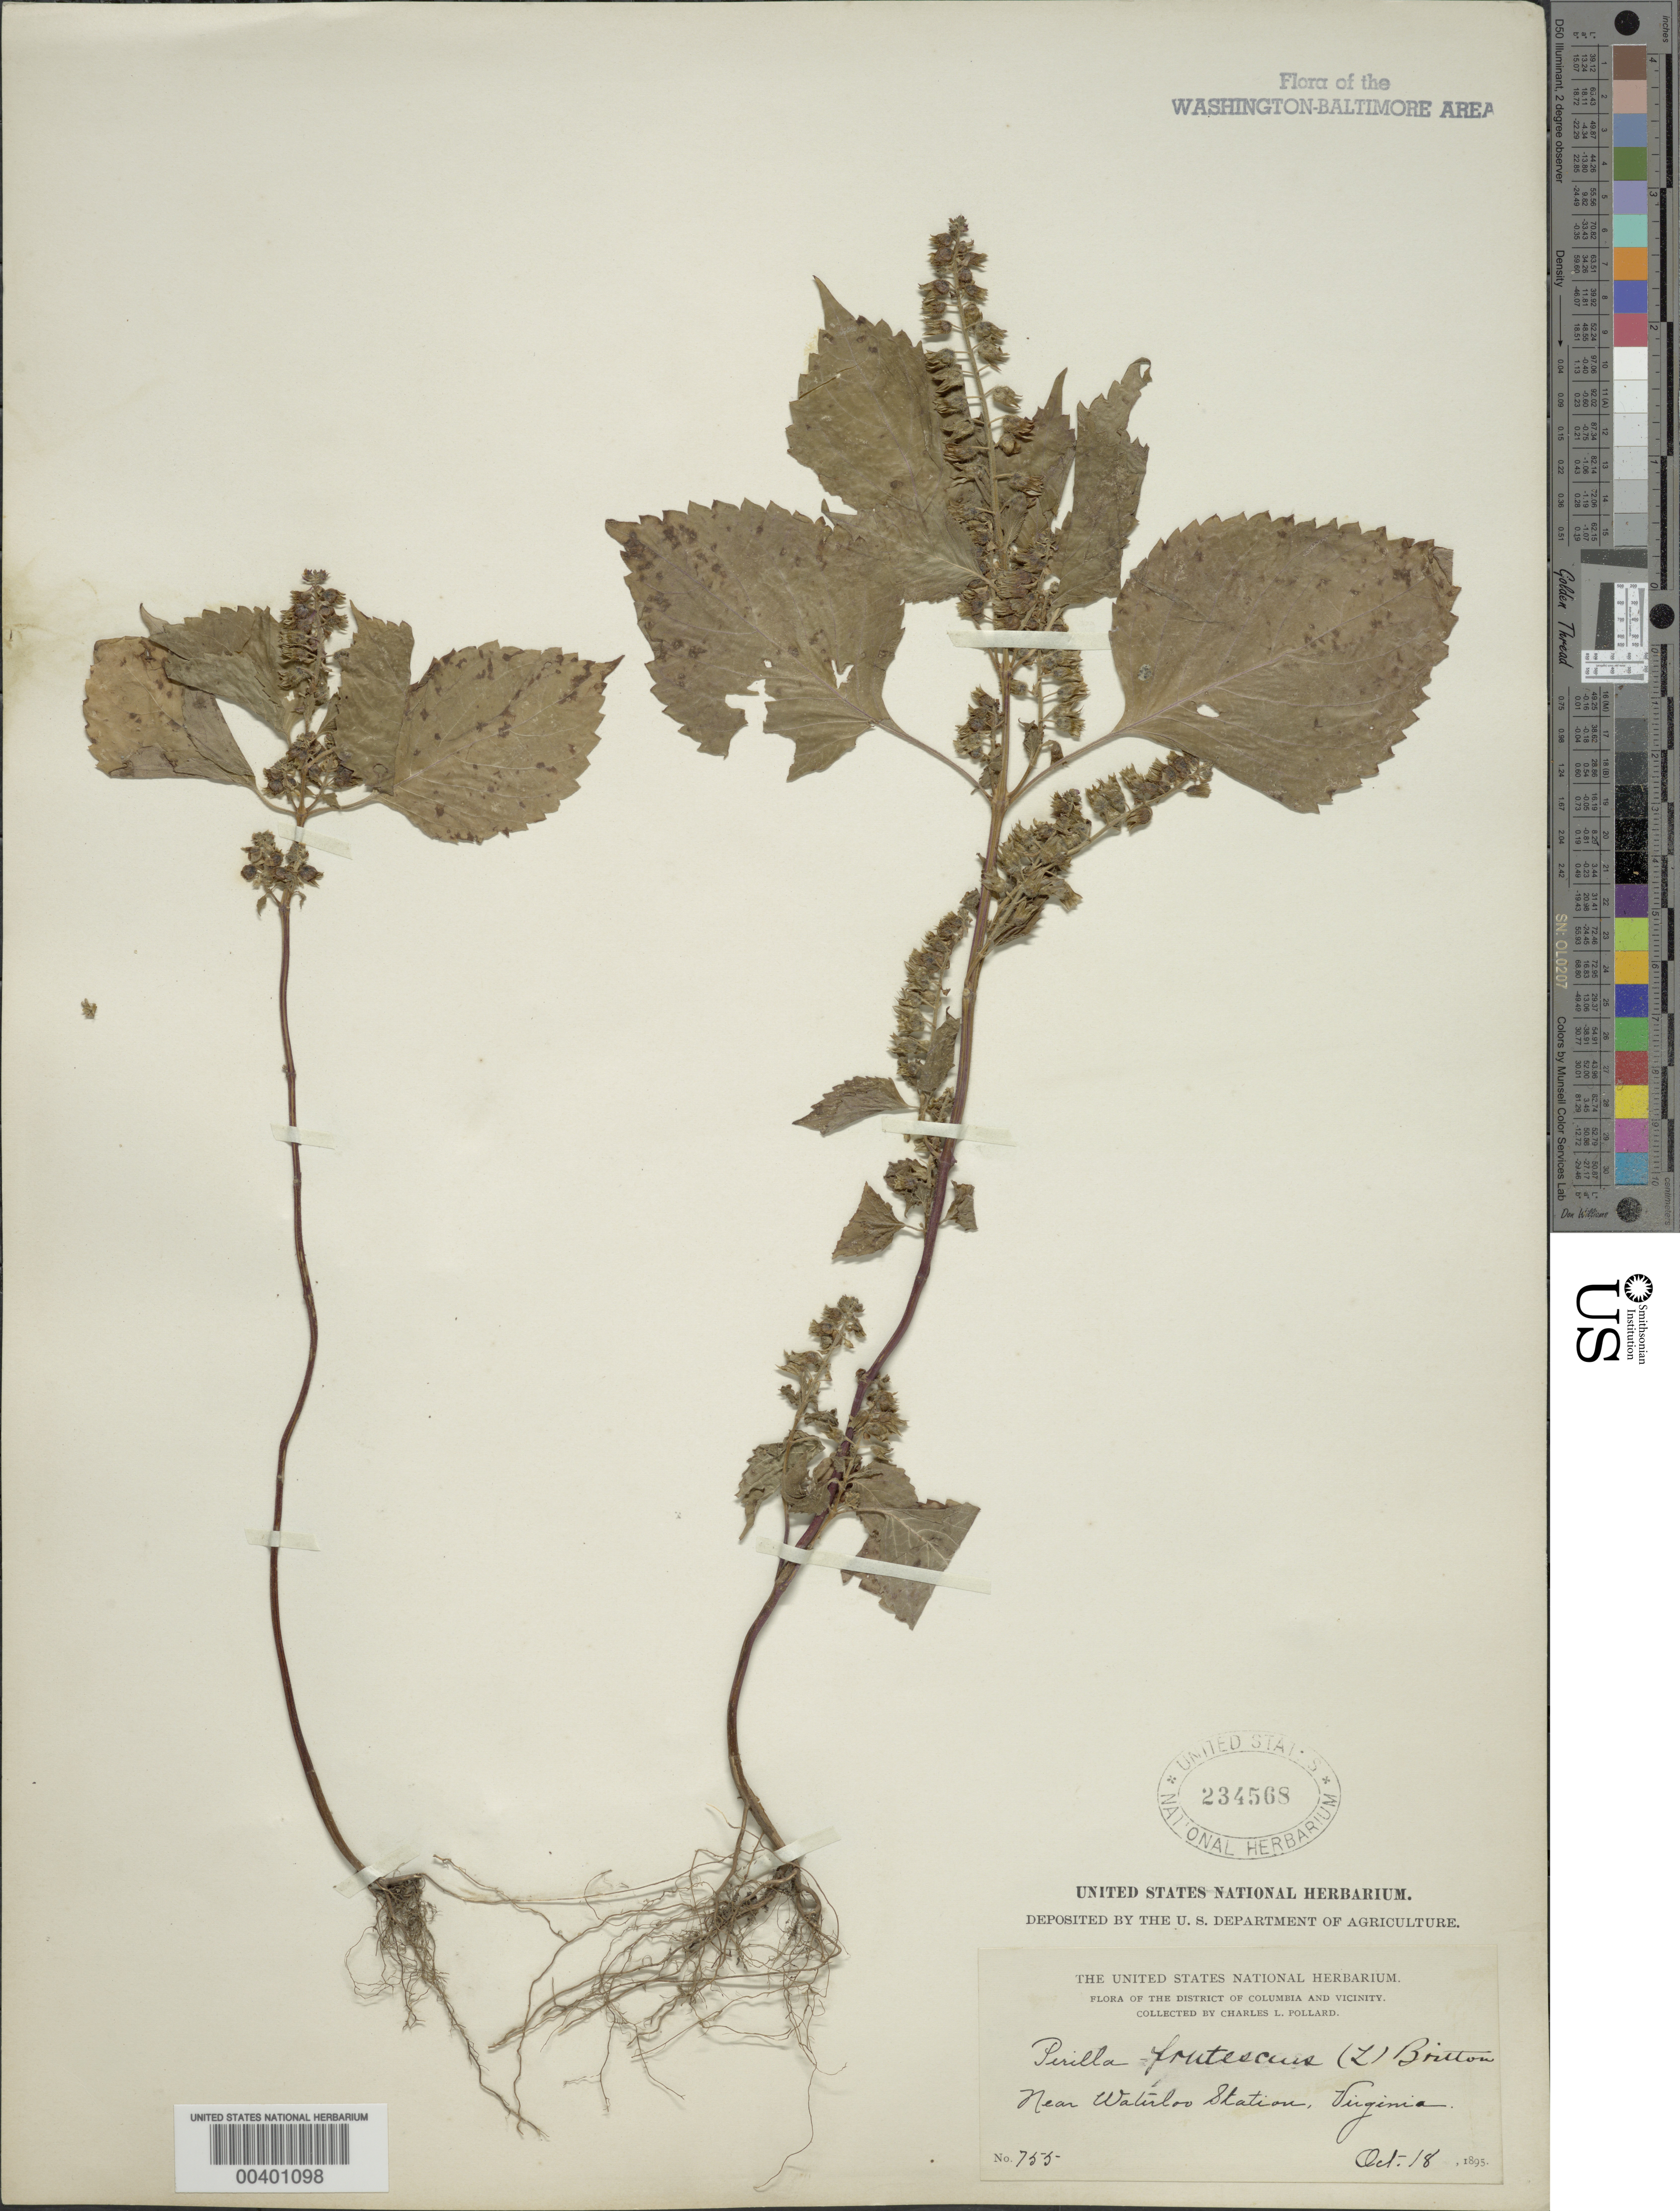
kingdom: Plantae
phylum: Tracheophyta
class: Magnoliopsida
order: Lamiales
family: Lamiaceae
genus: Perilla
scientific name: Perilla frutescens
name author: (L.) Britton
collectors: C. L. Pollard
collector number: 755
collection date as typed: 18 Oct 1895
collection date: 1895-10-18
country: United States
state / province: Virginia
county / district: Arlington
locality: Near Waterloo Station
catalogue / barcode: US 234568